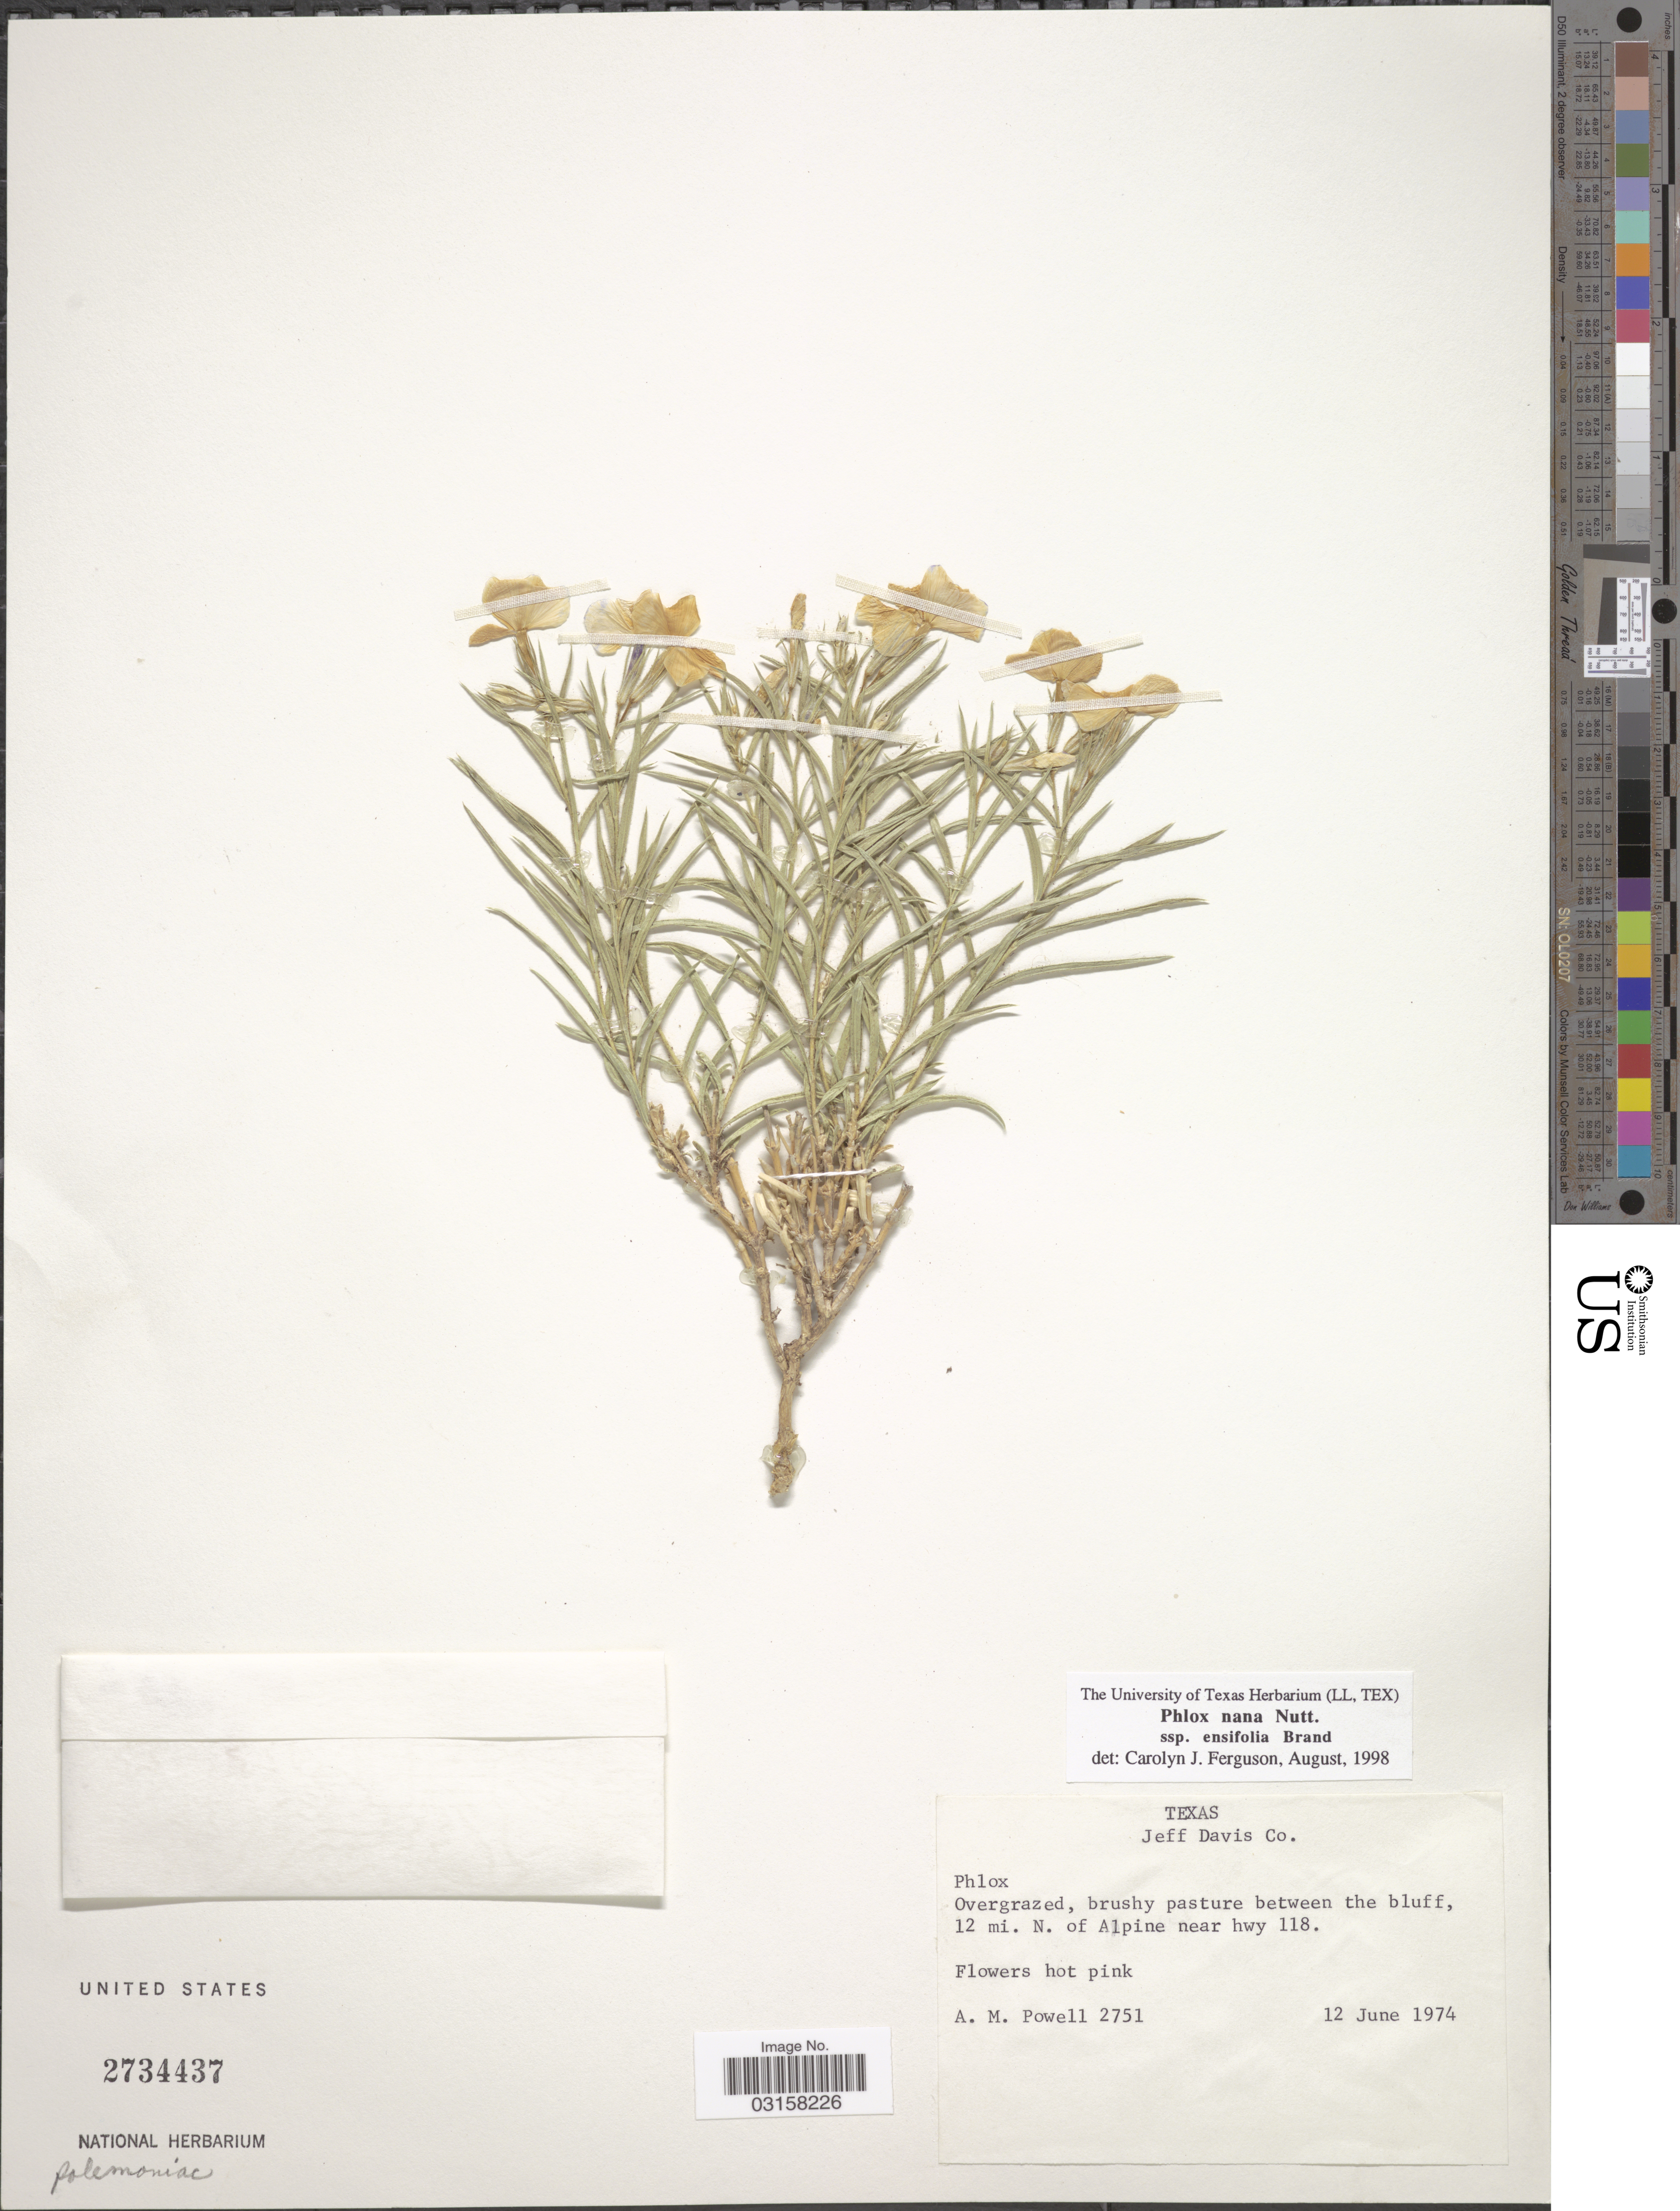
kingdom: Plantae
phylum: Tracheophyta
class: Magnoliopsida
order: Ericales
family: Polemoniaceae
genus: Phlox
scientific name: Phlox mesoleuca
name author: Greene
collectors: A. M. Powell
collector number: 2751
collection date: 1974-06-12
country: United States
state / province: Texas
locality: Jeff Davis Co. Overgrazed, brushy pasture between the bluff, 12 mi. N. of Alpine near hwy 118.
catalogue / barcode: US 2734437